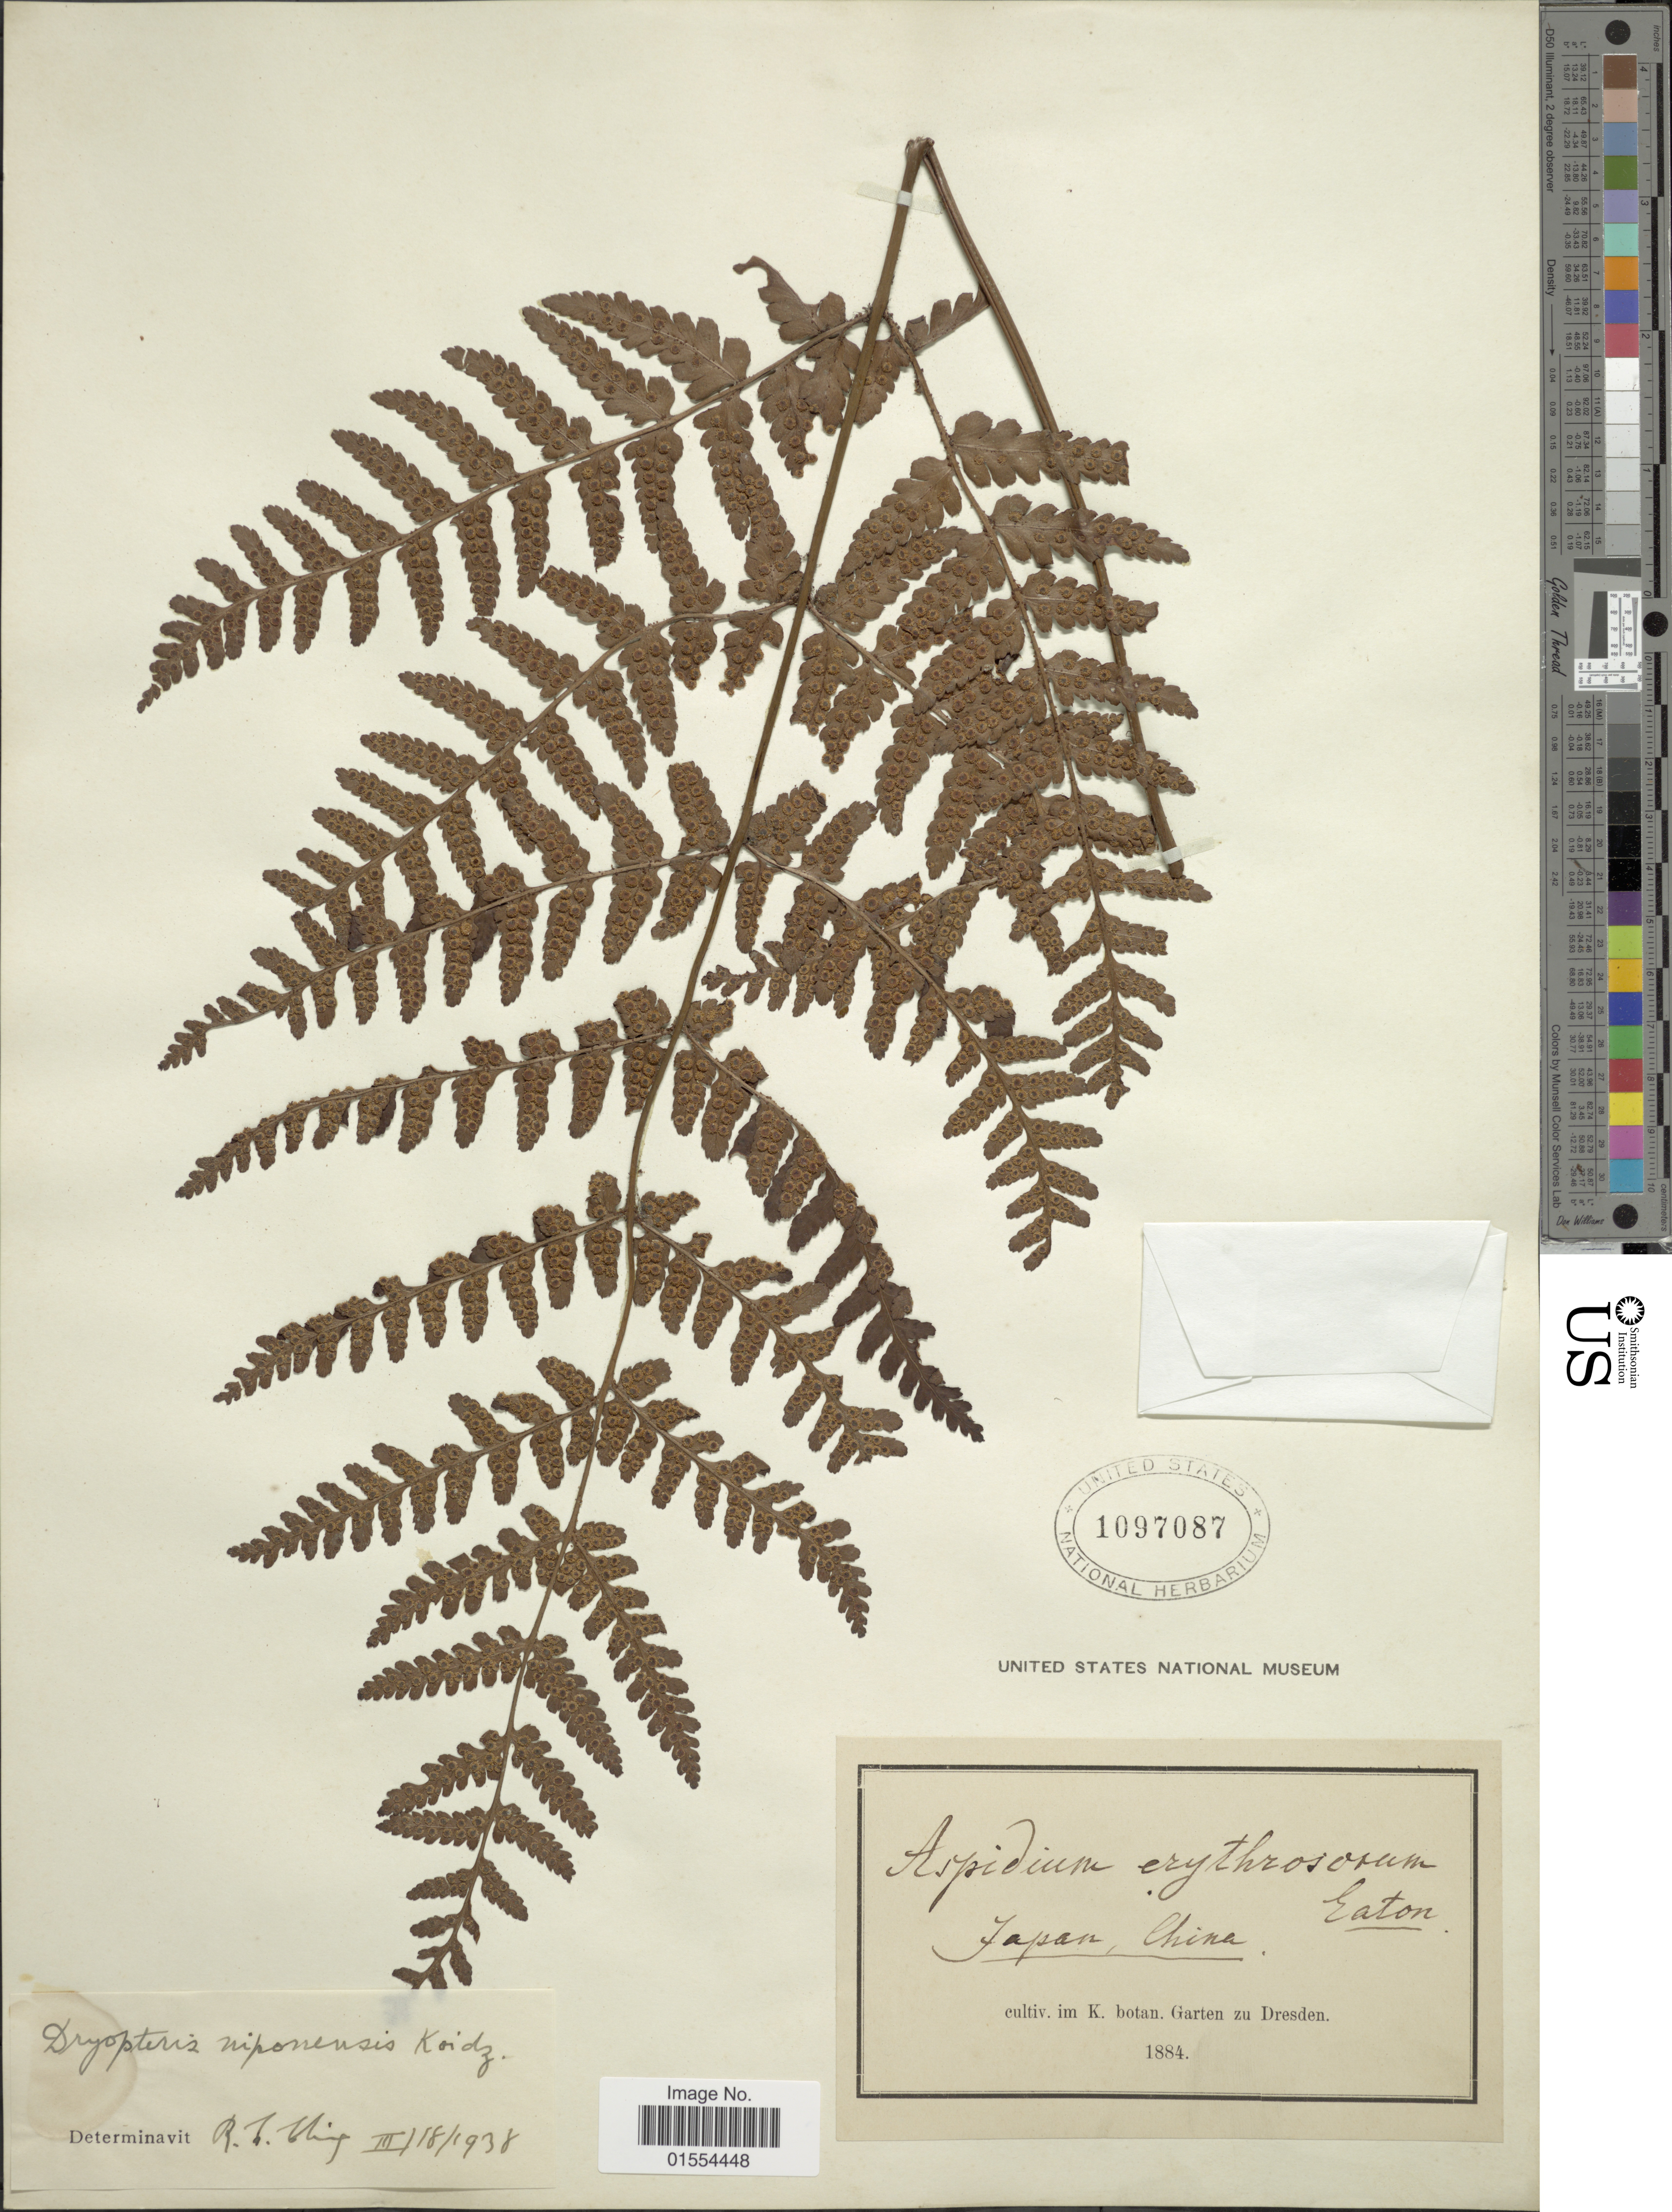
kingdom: Plantae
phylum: Tracheophyta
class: Polypodiopsida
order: Polypodiales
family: Dryopteridaceae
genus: Dryopteris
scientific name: Dryopteris nipponensis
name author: Koidz.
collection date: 1884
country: Germany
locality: Im K. botan. Garten zu Dresden.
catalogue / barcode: US 1097087